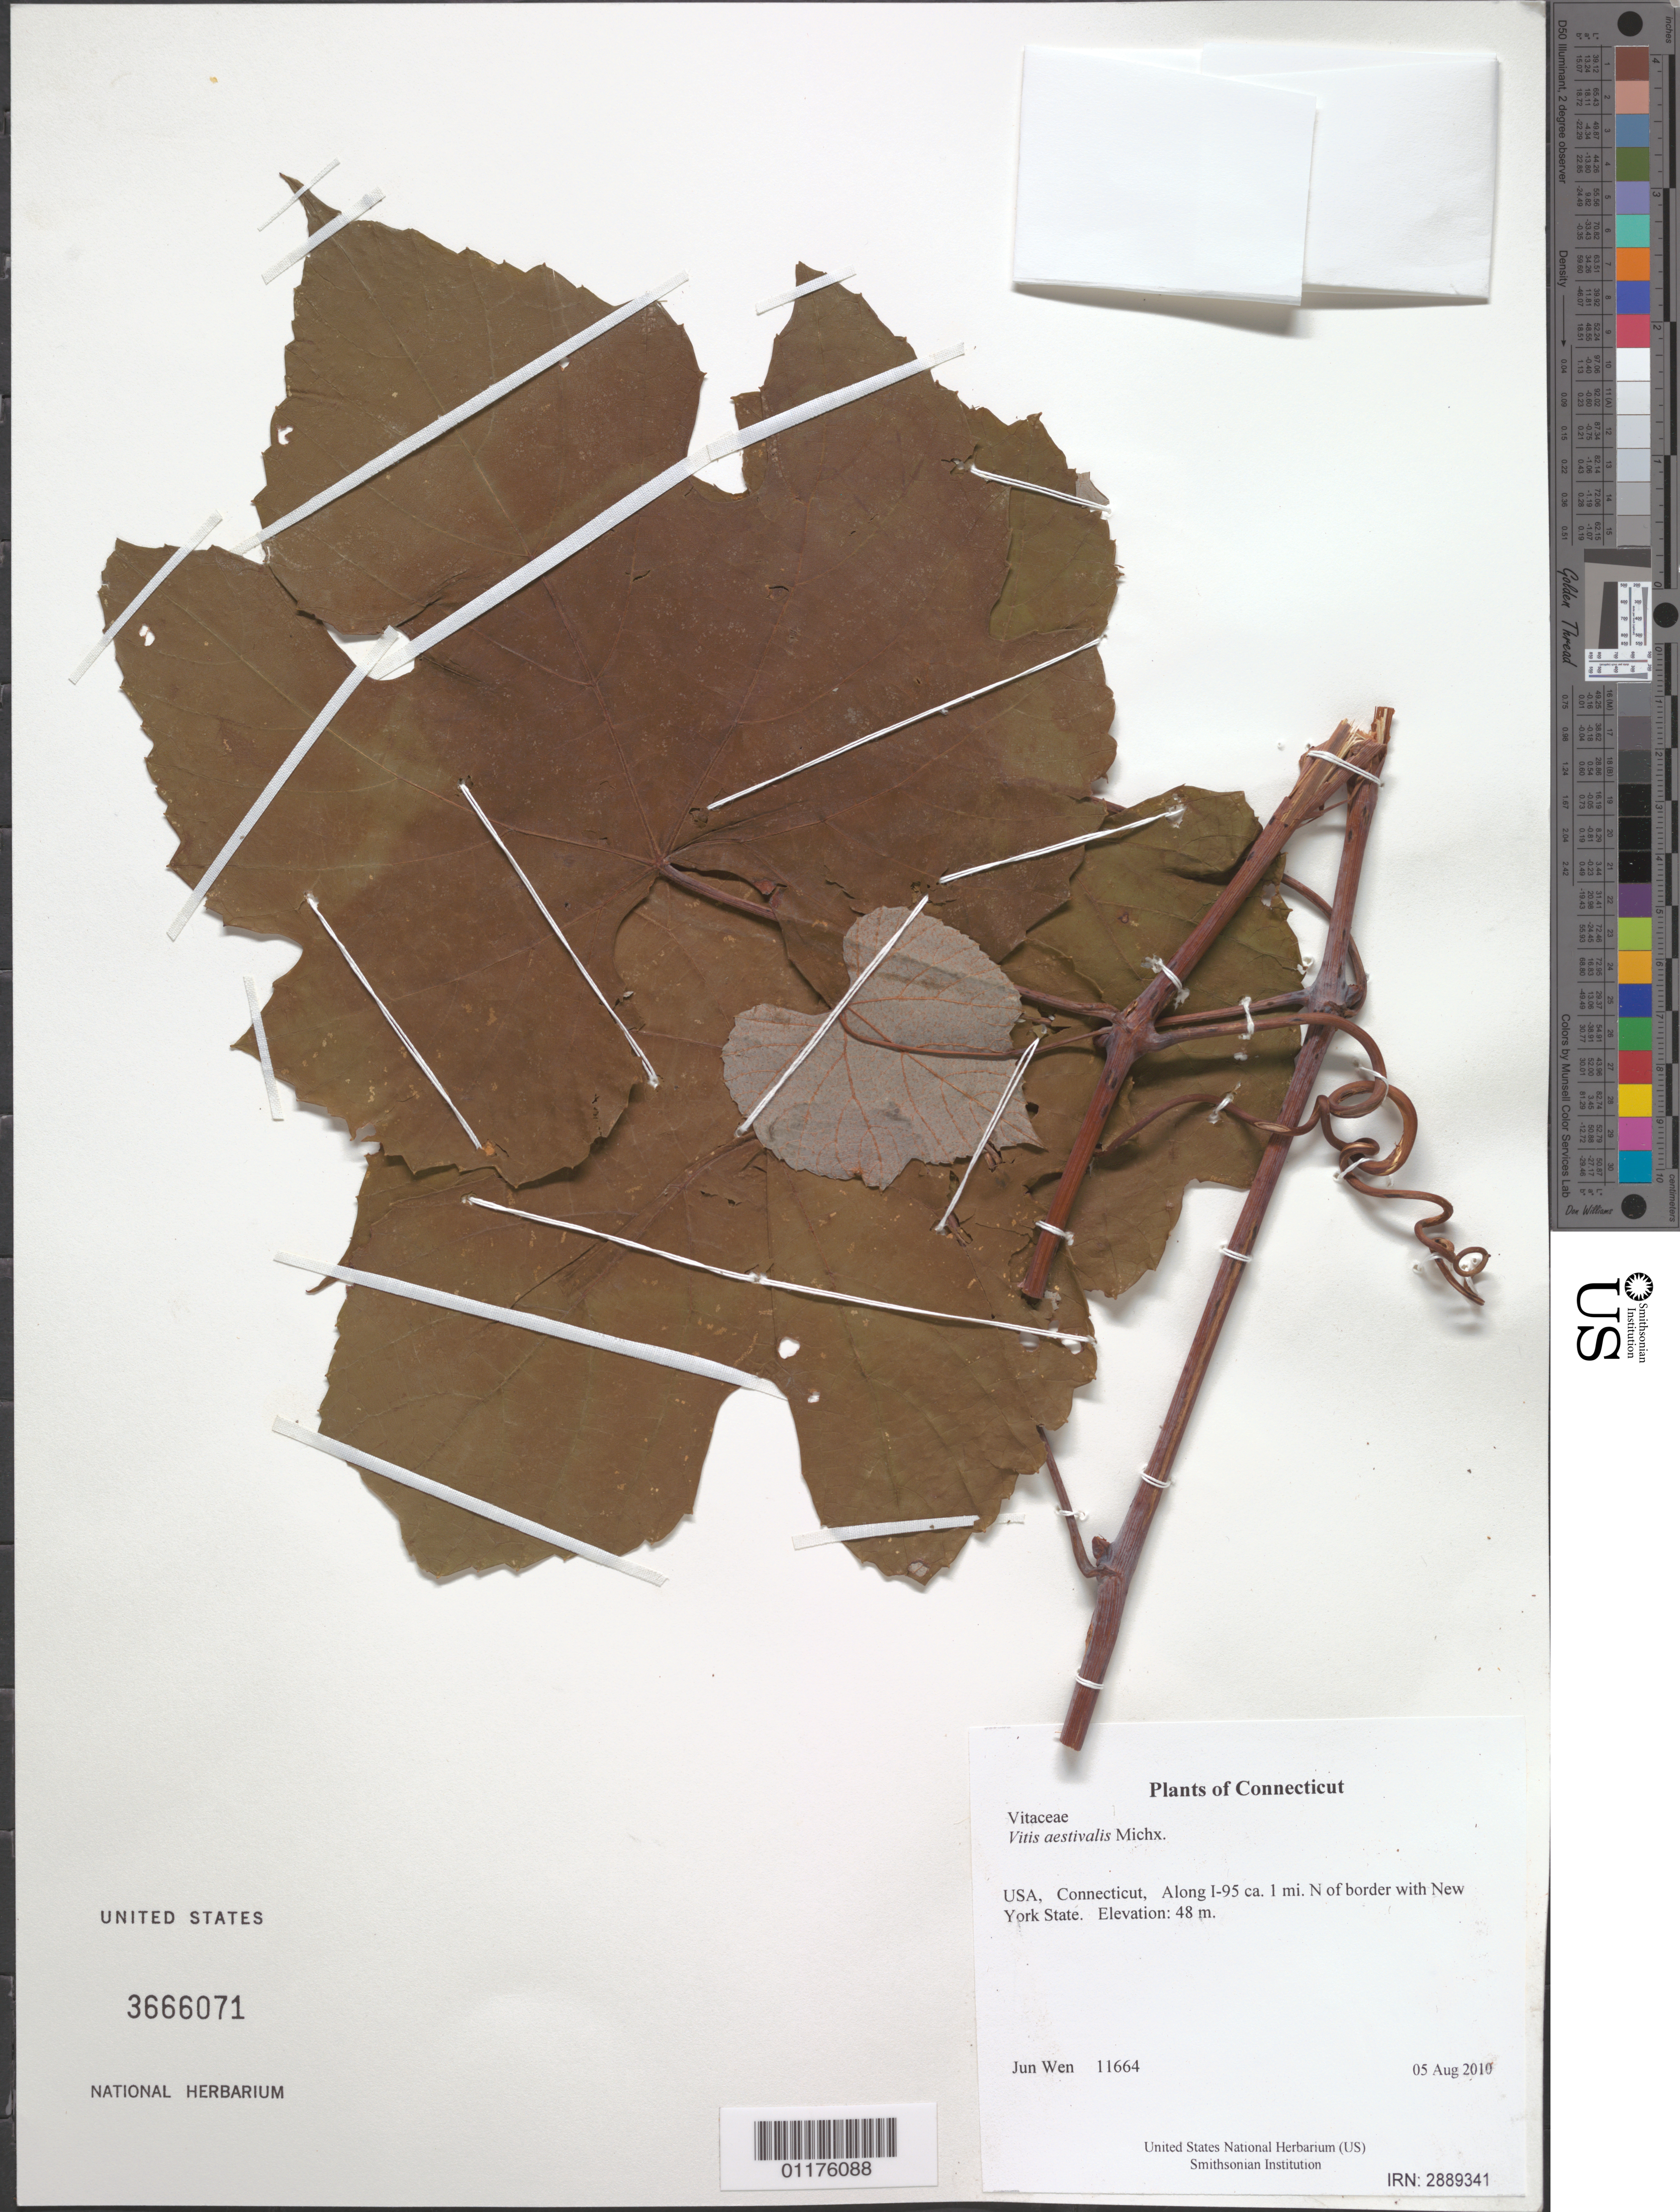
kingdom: Plantae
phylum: Tracheophyta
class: Magnoliopsida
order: Vitales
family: Vitaceae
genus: Vitis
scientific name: Vitis aestivalis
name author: Michx.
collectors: J. Wen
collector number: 11664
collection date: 2010-08-05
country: United States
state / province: Connecticut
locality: Along I-95 ca. 1 mi. N of border with New York State.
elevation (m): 48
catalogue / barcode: US 3666071